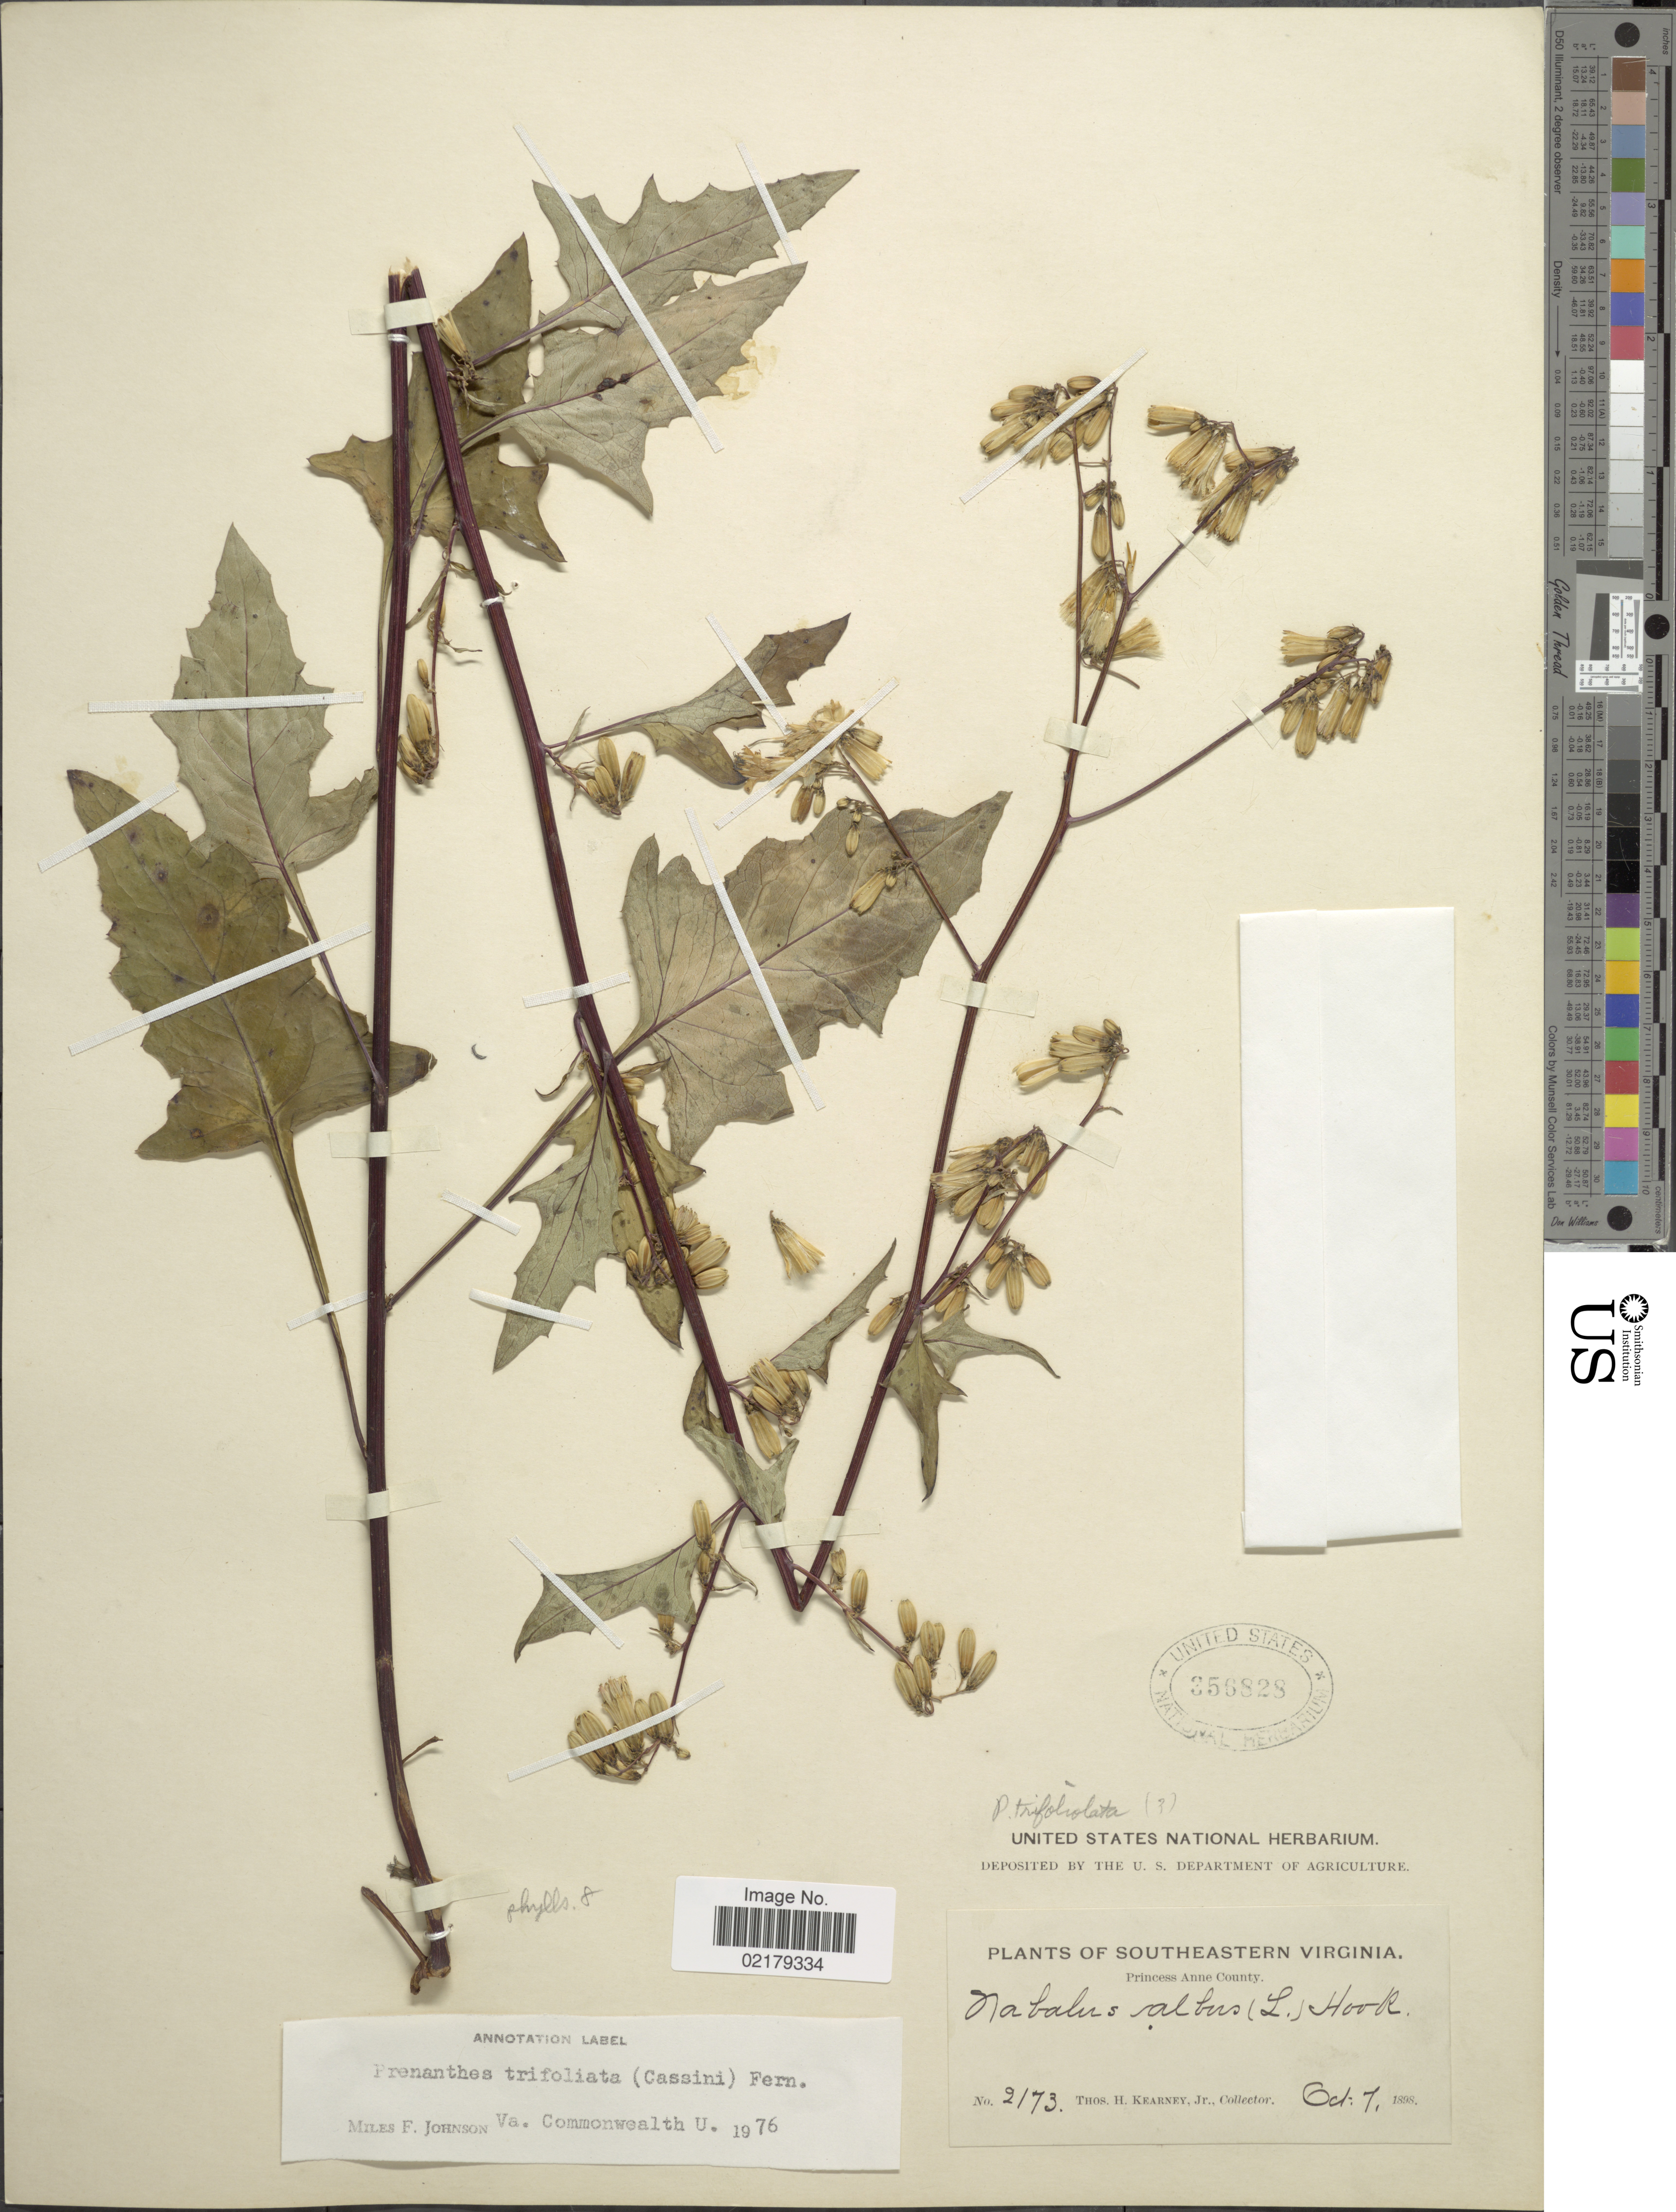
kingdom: Plantae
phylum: Tracheophyta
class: Magnoliopsida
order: Asterales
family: Asteraceae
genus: Nabalus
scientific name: Nabalus trifoliolatus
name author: Cass.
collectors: T. H. Kearney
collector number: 2173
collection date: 1898-10-07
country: United States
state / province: Virginia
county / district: City of Virginia Beach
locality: Southeastern Virginia, Princess Anne (=historic county name) County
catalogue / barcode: US 356828